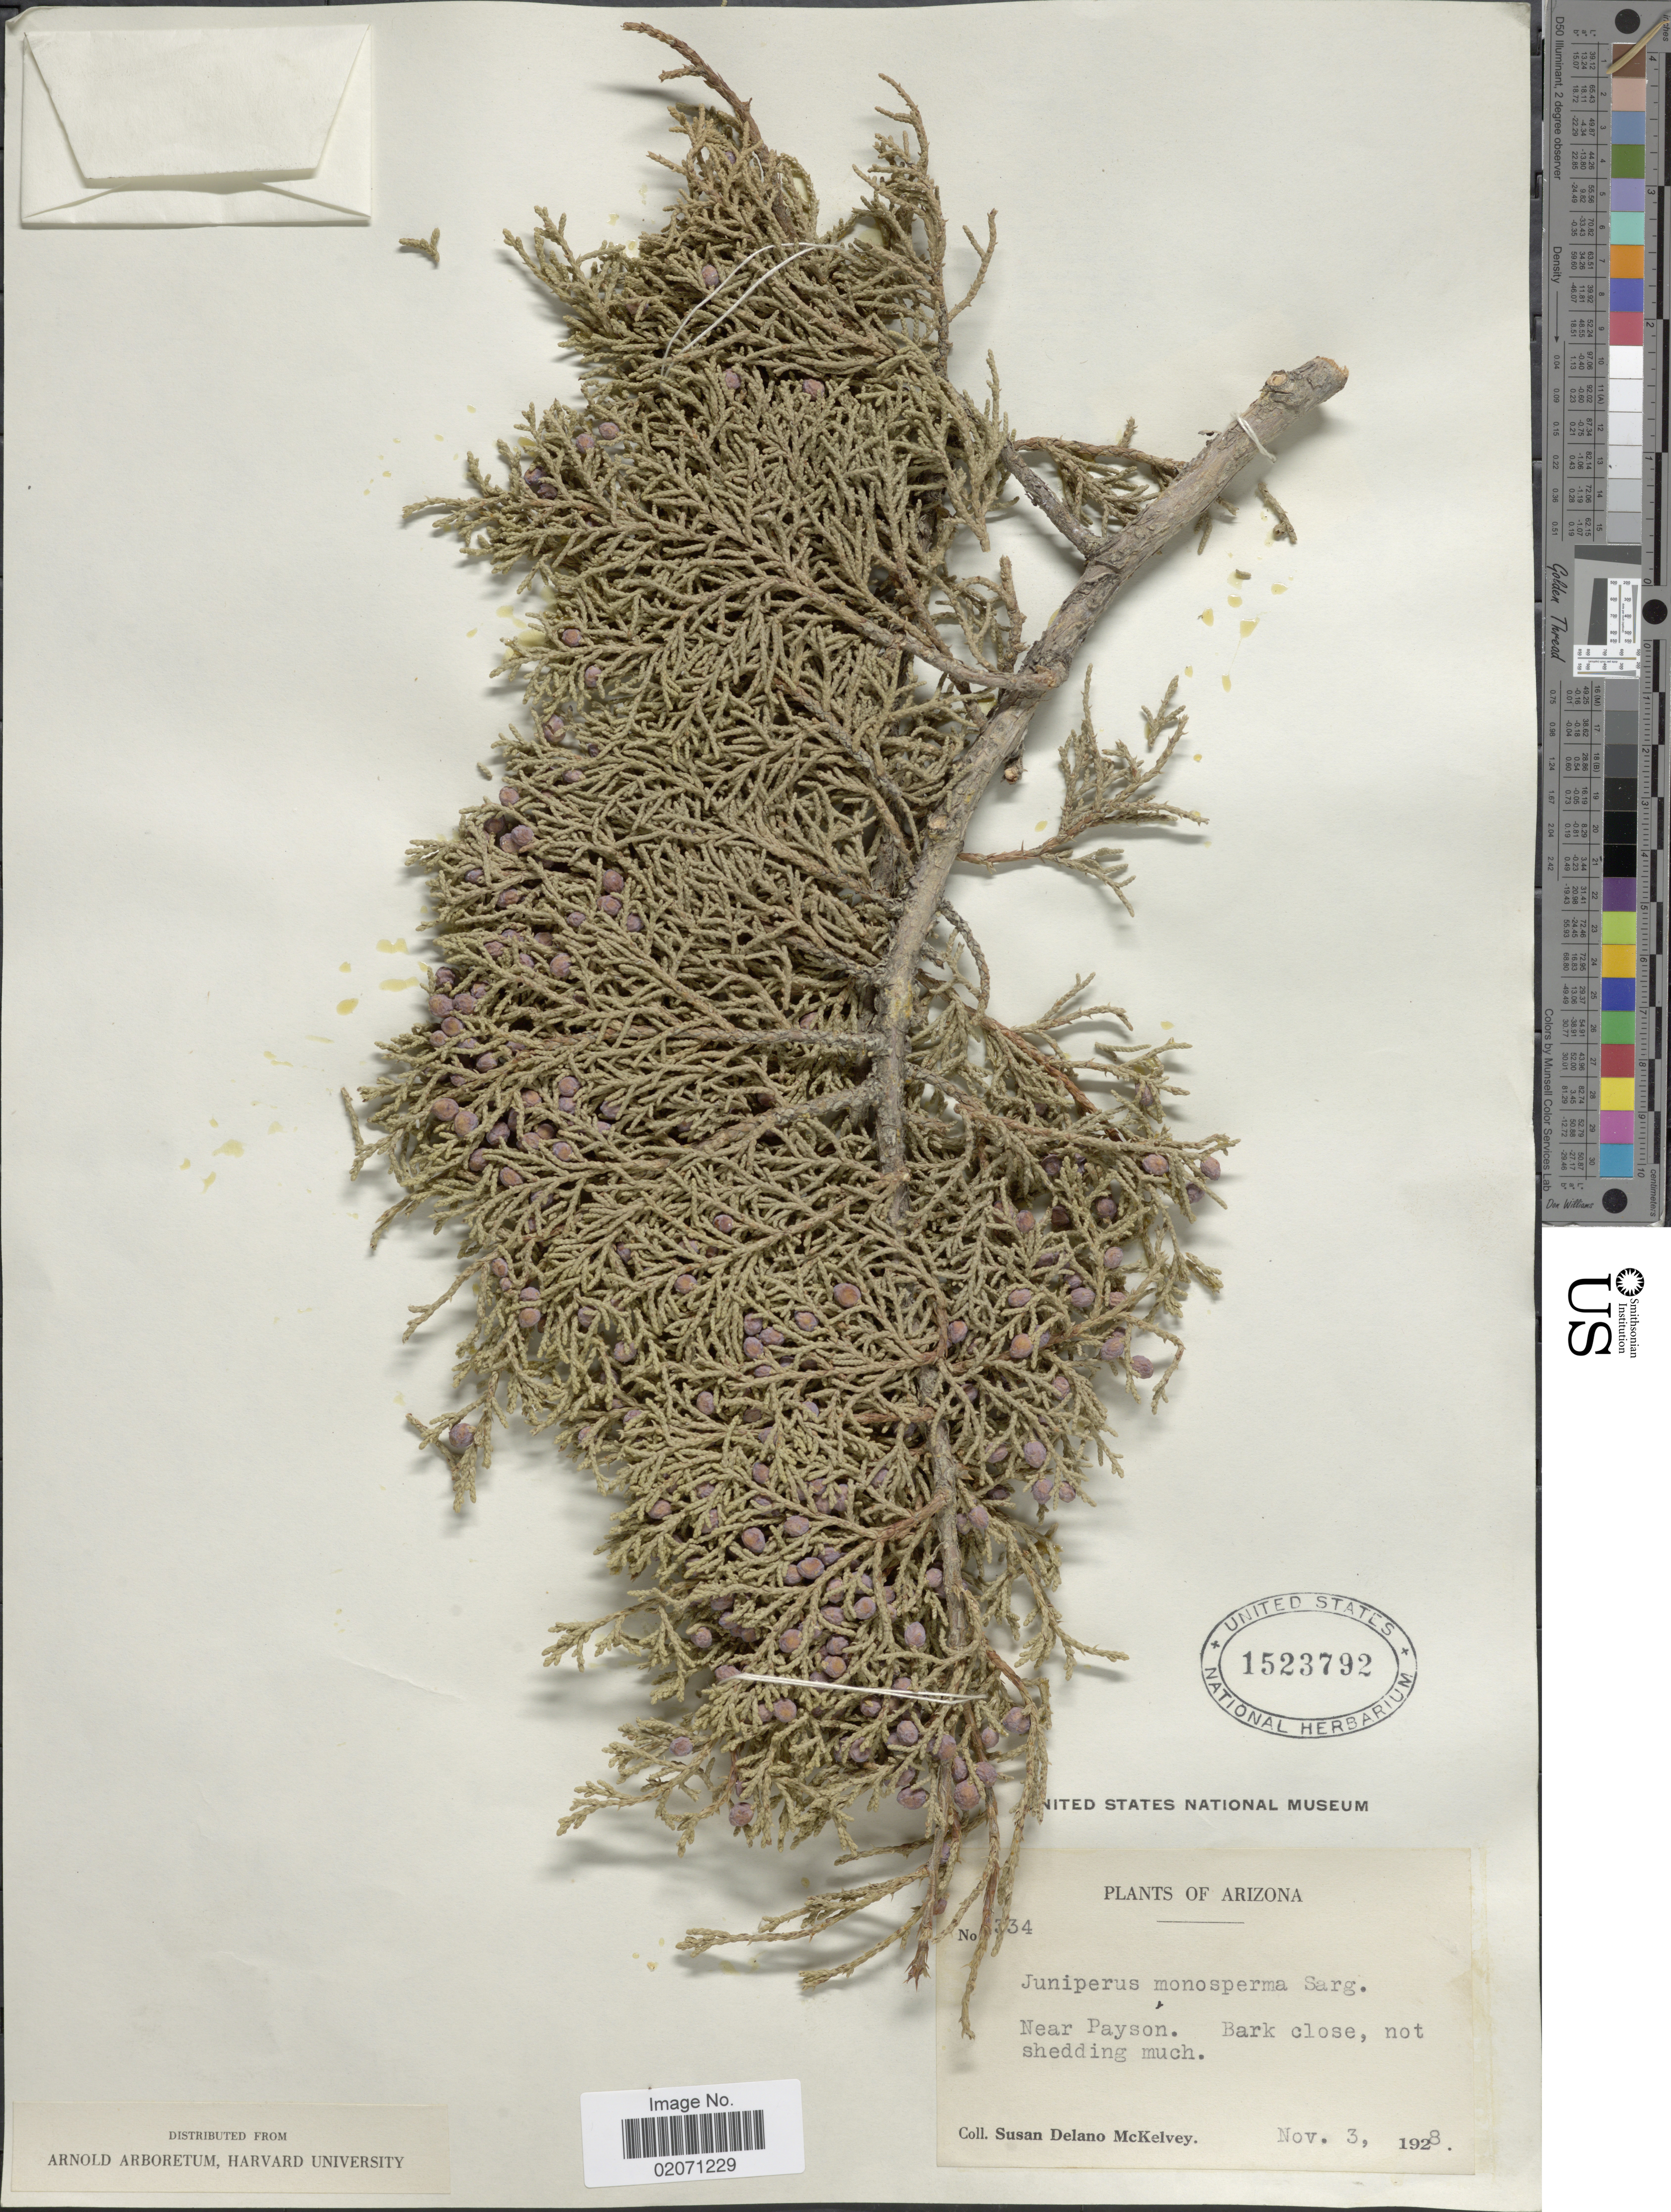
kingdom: Plantae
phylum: Tracheophyta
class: Pinopsida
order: Pinales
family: Cupressaceae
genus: Juniperus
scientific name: Juniperus monosperma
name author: (Engelm.) Sarg.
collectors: S. A. McKelvey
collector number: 334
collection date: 1928-11-03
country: United States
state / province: Arizona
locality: Near Payson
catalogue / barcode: US 1523792